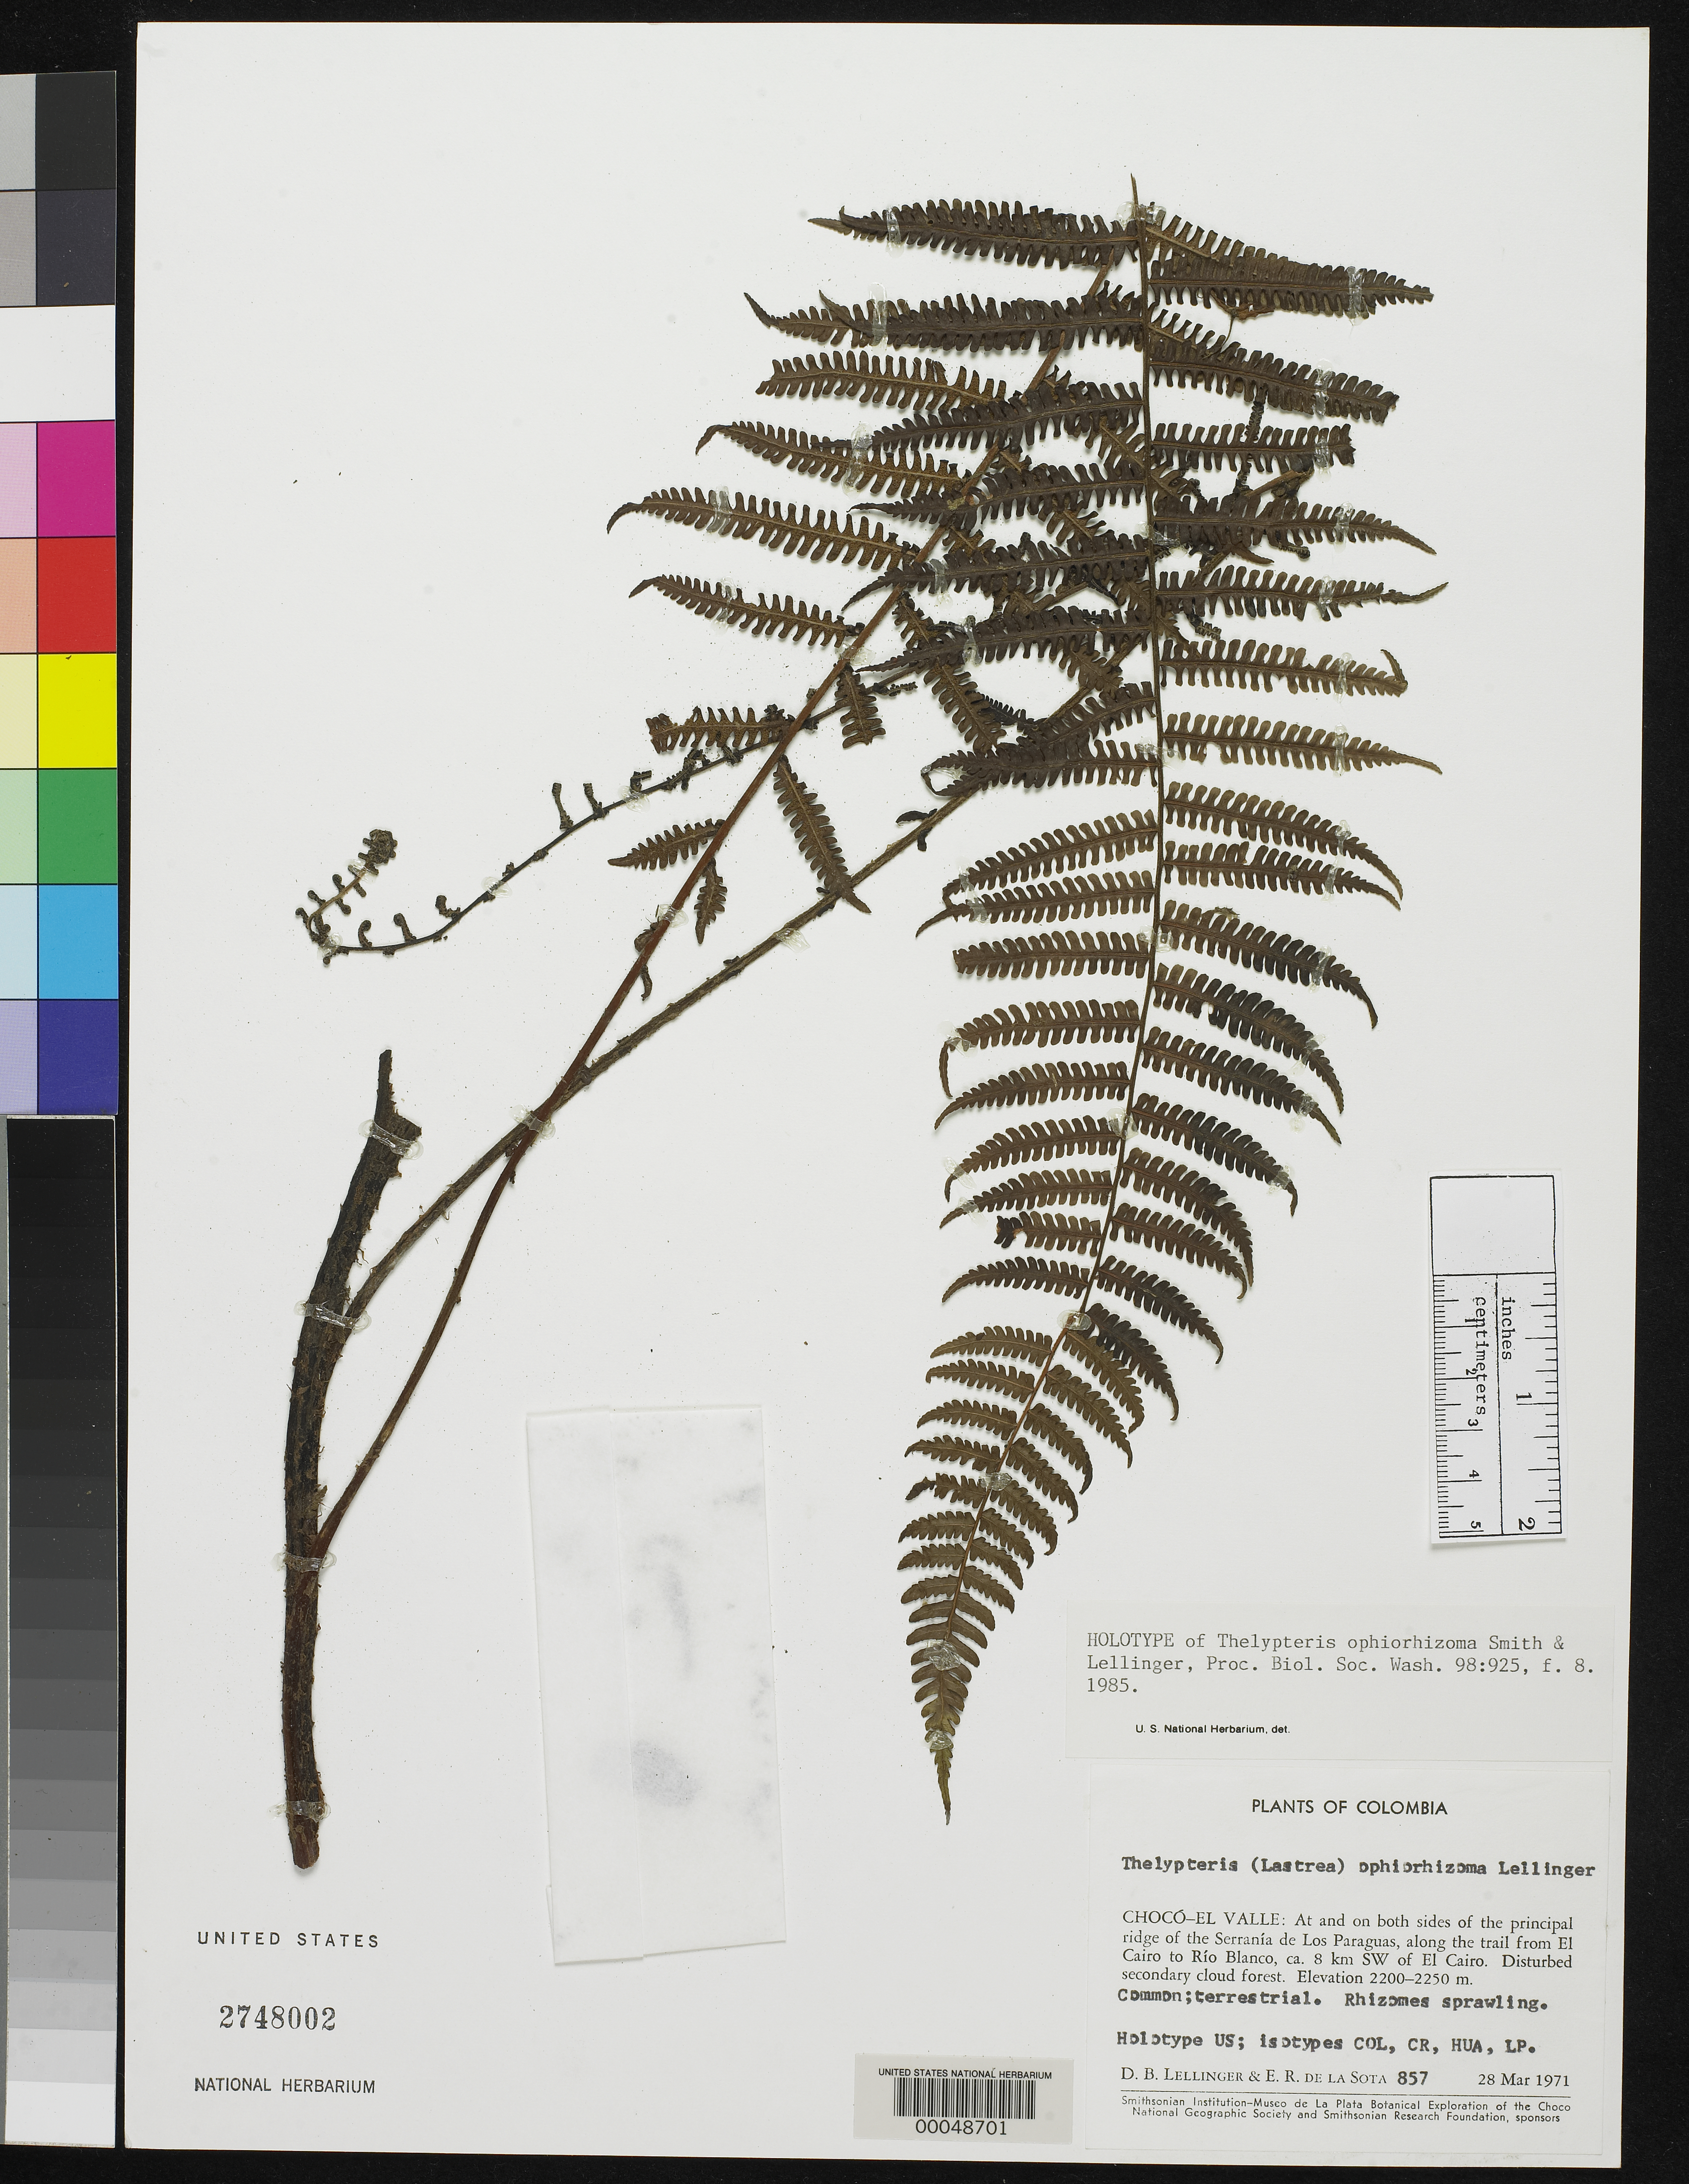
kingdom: Plantae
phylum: Tracheophyta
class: Polypodiopsida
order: Polypodiales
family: Thelypteridaceae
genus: Thelypteris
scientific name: Thelypteris ophiorhizoma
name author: A.R. Sm. & Lellinger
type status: Holotype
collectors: D. B. Lellinger & E. R. de la Sota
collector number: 857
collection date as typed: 28 Mar 1971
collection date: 1971-03-28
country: Colombia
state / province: Valle del Cauca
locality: Both sides of principal ridge of Serrania de Los Paraguas, along Trail from El Cairo to Rio Blanco, ca. 8 km SW of el Cairo.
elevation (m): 2200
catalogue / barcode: US 2748002